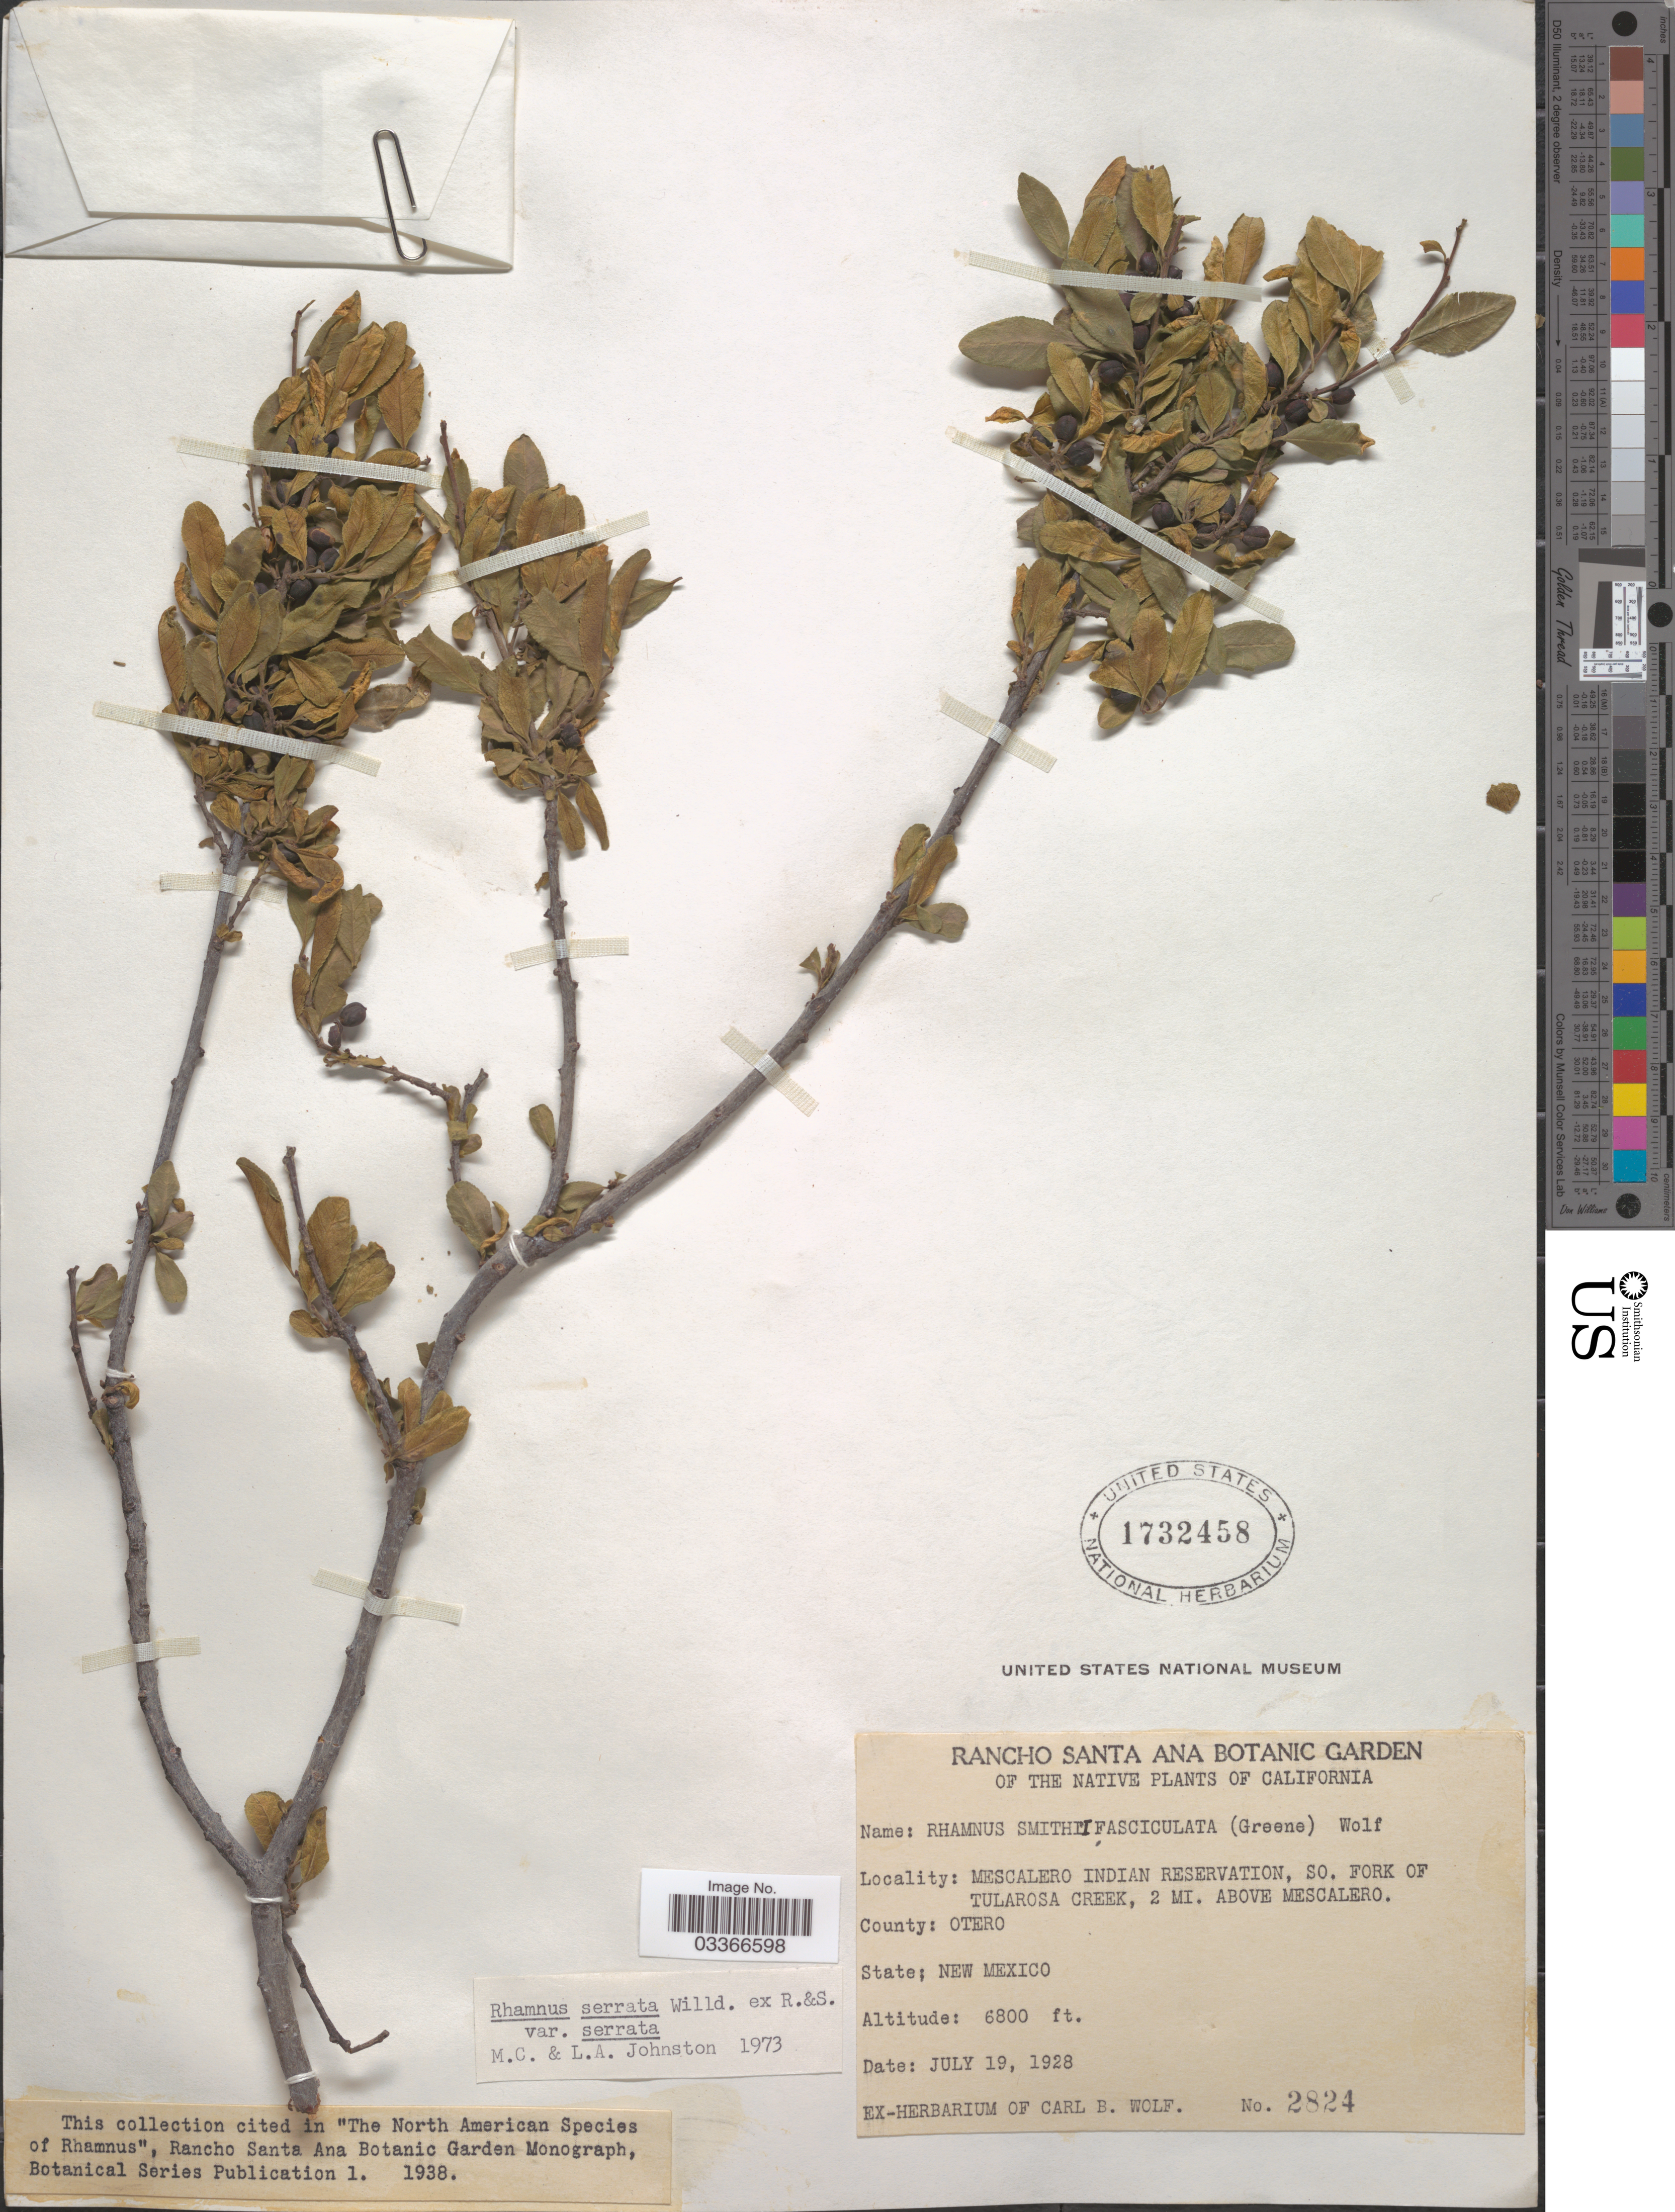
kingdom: Plantae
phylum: Tracheophyta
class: Magnoliopsida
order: Rosales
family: Rhamnaceae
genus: Rhamnus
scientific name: Rhamnus serrata var. serrata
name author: Humb. & Bonpl. ex Willd.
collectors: ex herb. Carl B. Wolf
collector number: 2824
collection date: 1928-07-19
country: United States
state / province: New Mexico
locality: Mescalero Indian Reservation, SO. Fork of Tularosa Creek, 2 mi. above Mescalero. County: Otero.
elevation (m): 2073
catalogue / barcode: US 1732458